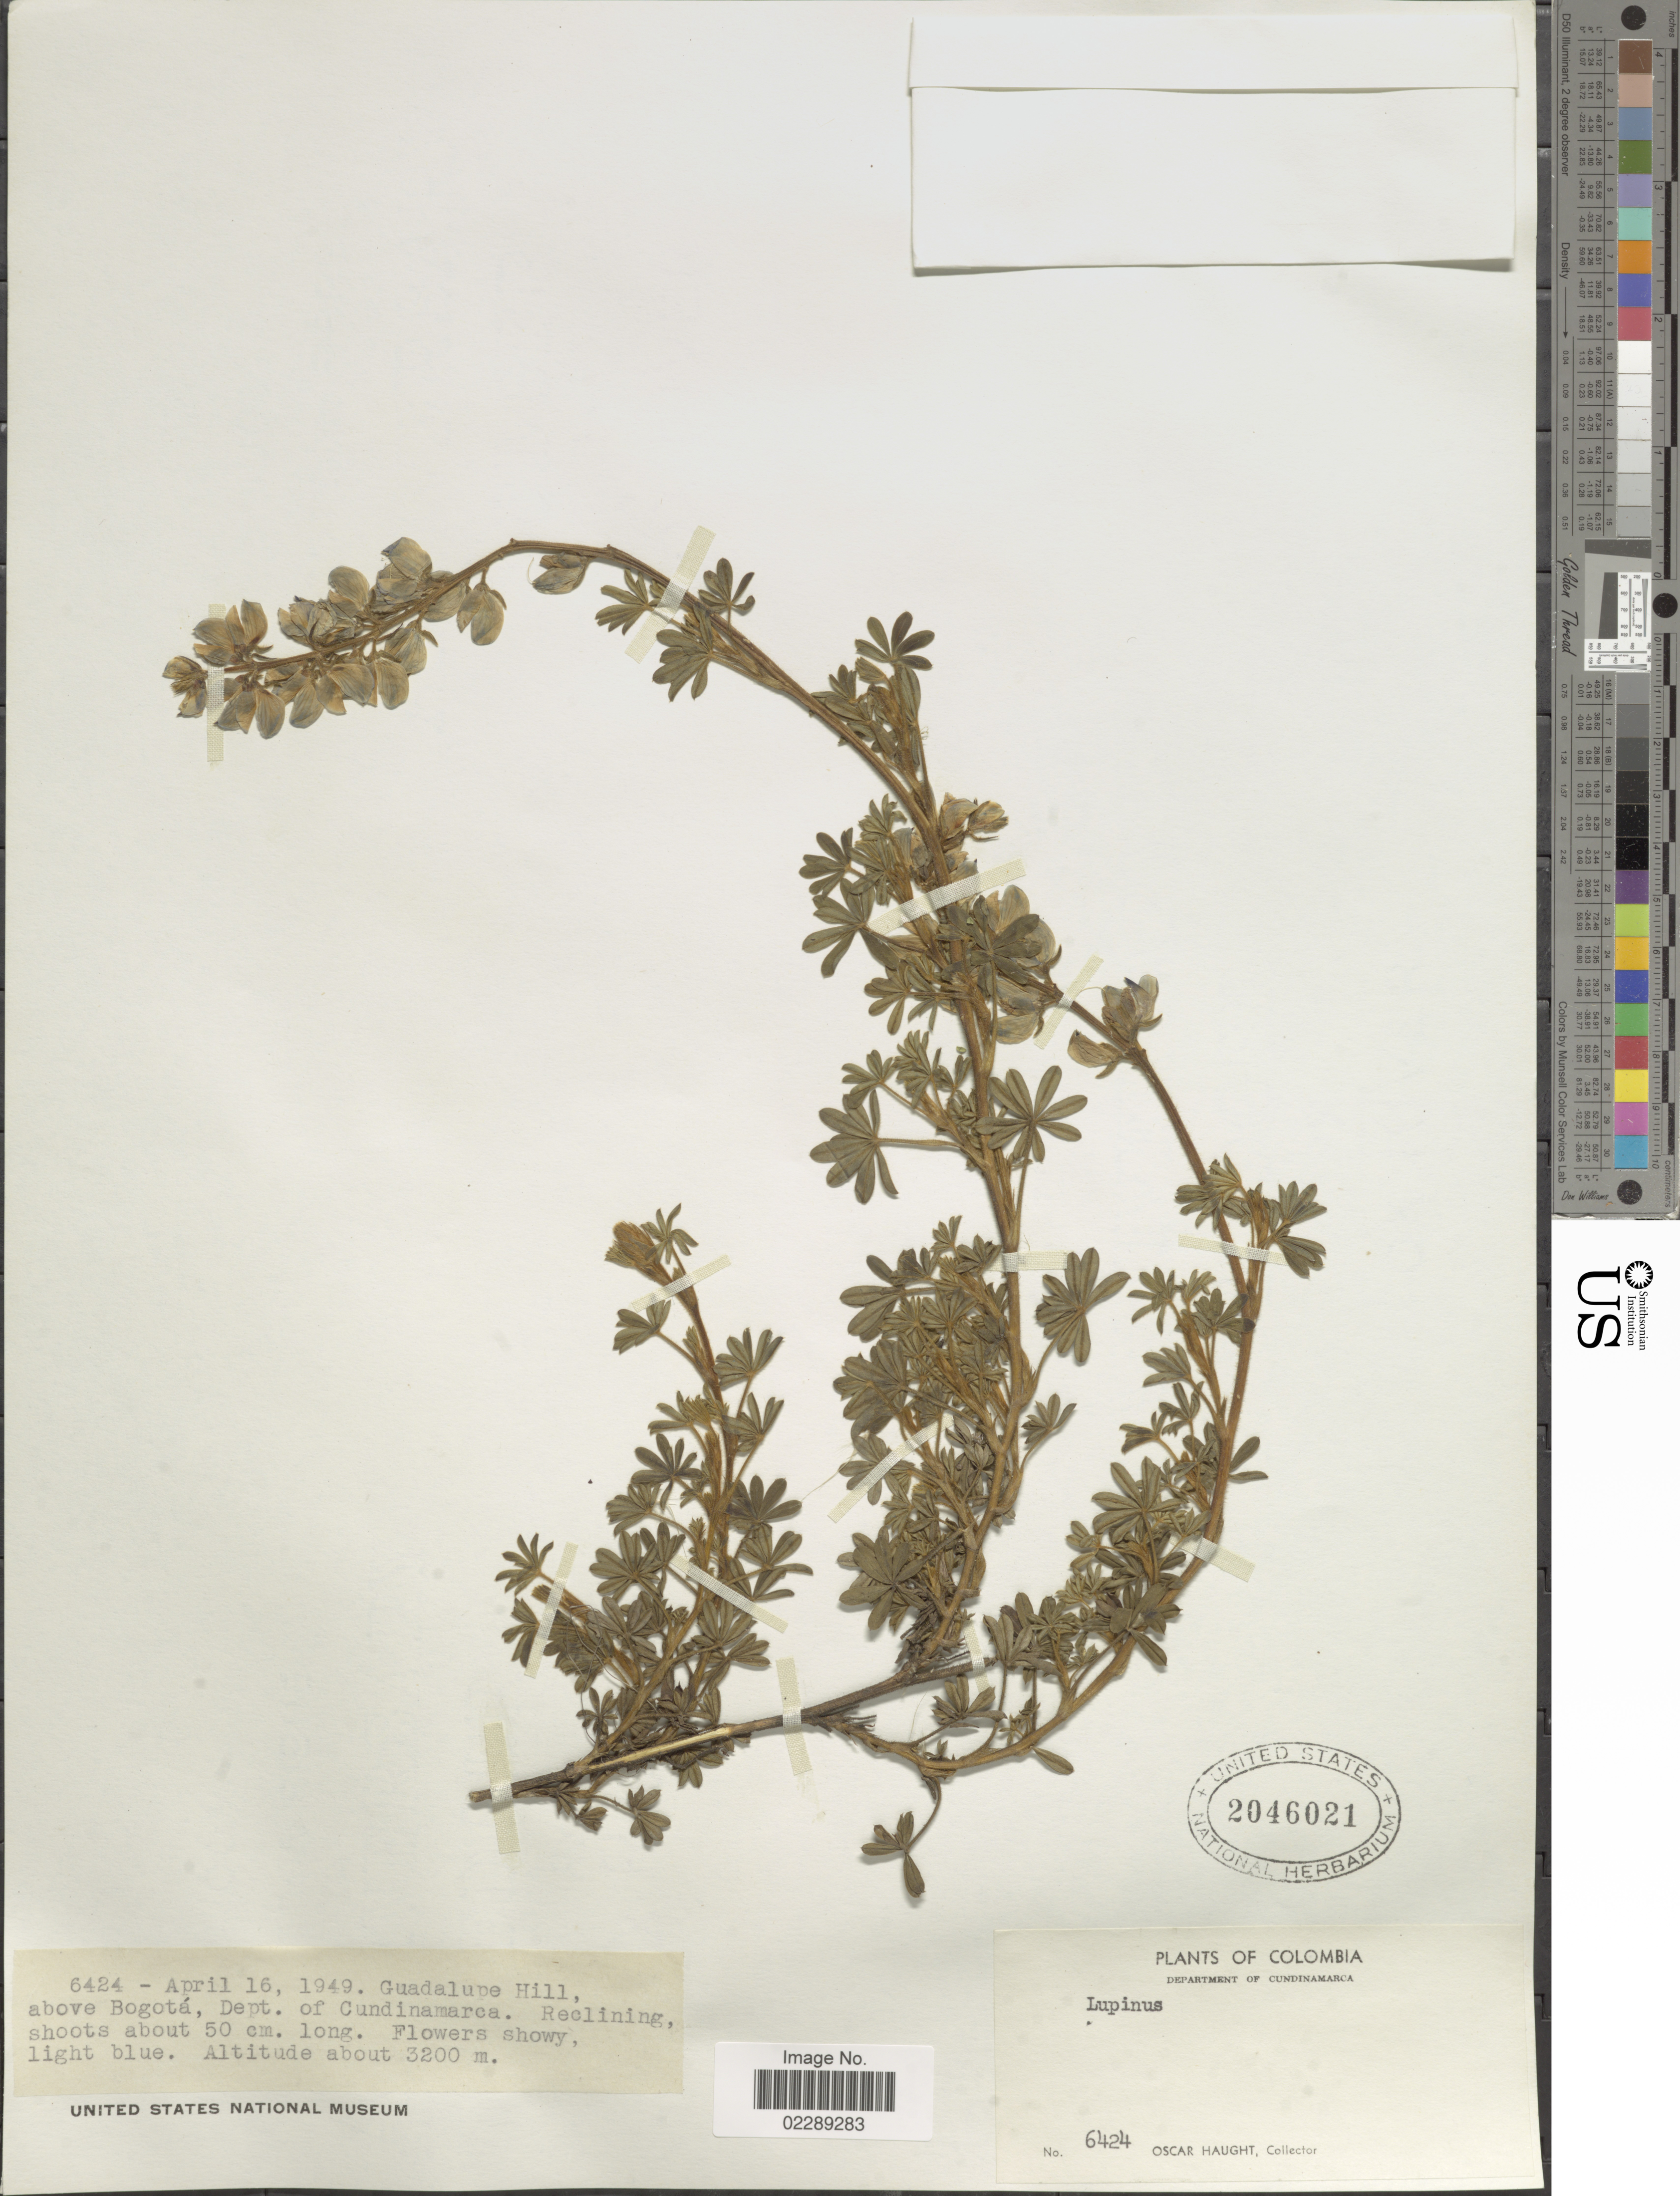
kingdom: Plantae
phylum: Tracheophyta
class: Magnoliopsida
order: Fabales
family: Fabaceae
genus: Lupinus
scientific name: Lupinus sp.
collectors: O. L. Haught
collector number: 6424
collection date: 1949-04-16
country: Colombia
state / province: Cundinamarca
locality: Department of Cundinamarca. Guadalupe Hill, above Bogotá, Dept. of Cundinamarca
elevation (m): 3200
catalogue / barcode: US 2046021